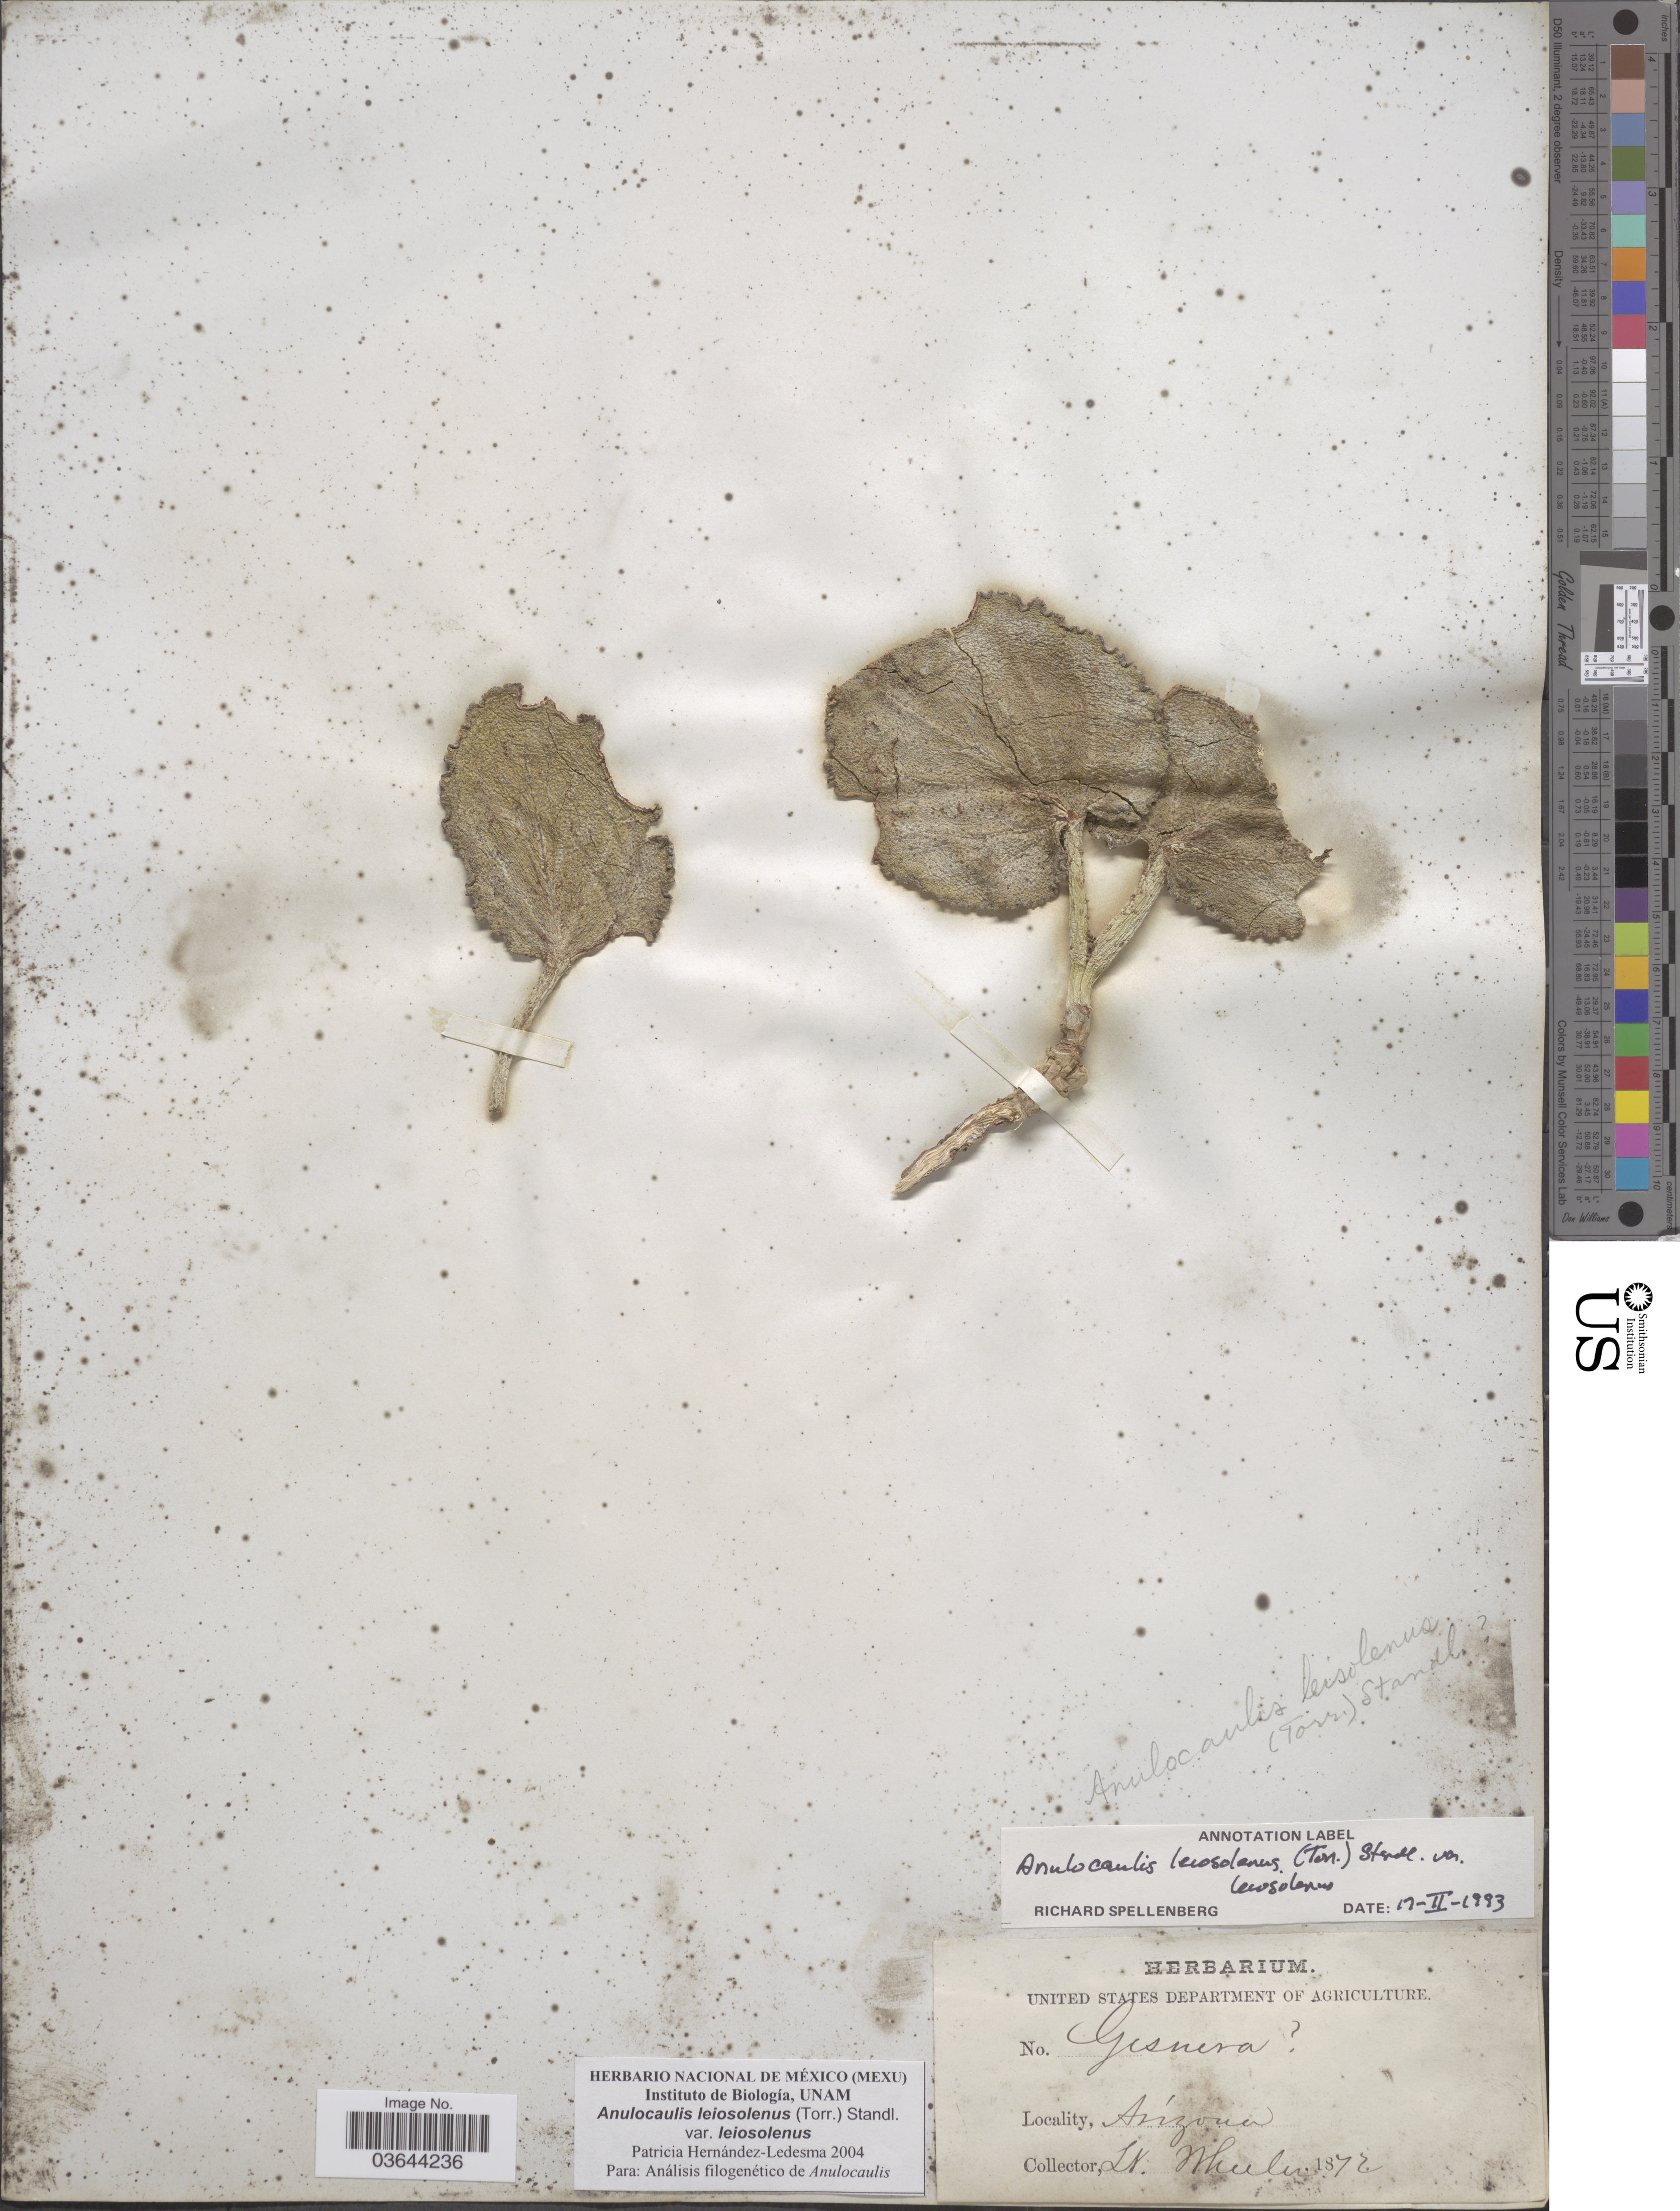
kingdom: Plantae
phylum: Tracheophyta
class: Magnoliopsida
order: Caryophyllales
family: Nyctaginaceae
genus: Anulocaulis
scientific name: Anulocaulis leiosolenus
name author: (Torr.) Standl.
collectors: Wheeler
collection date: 1872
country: United States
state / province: Arizona